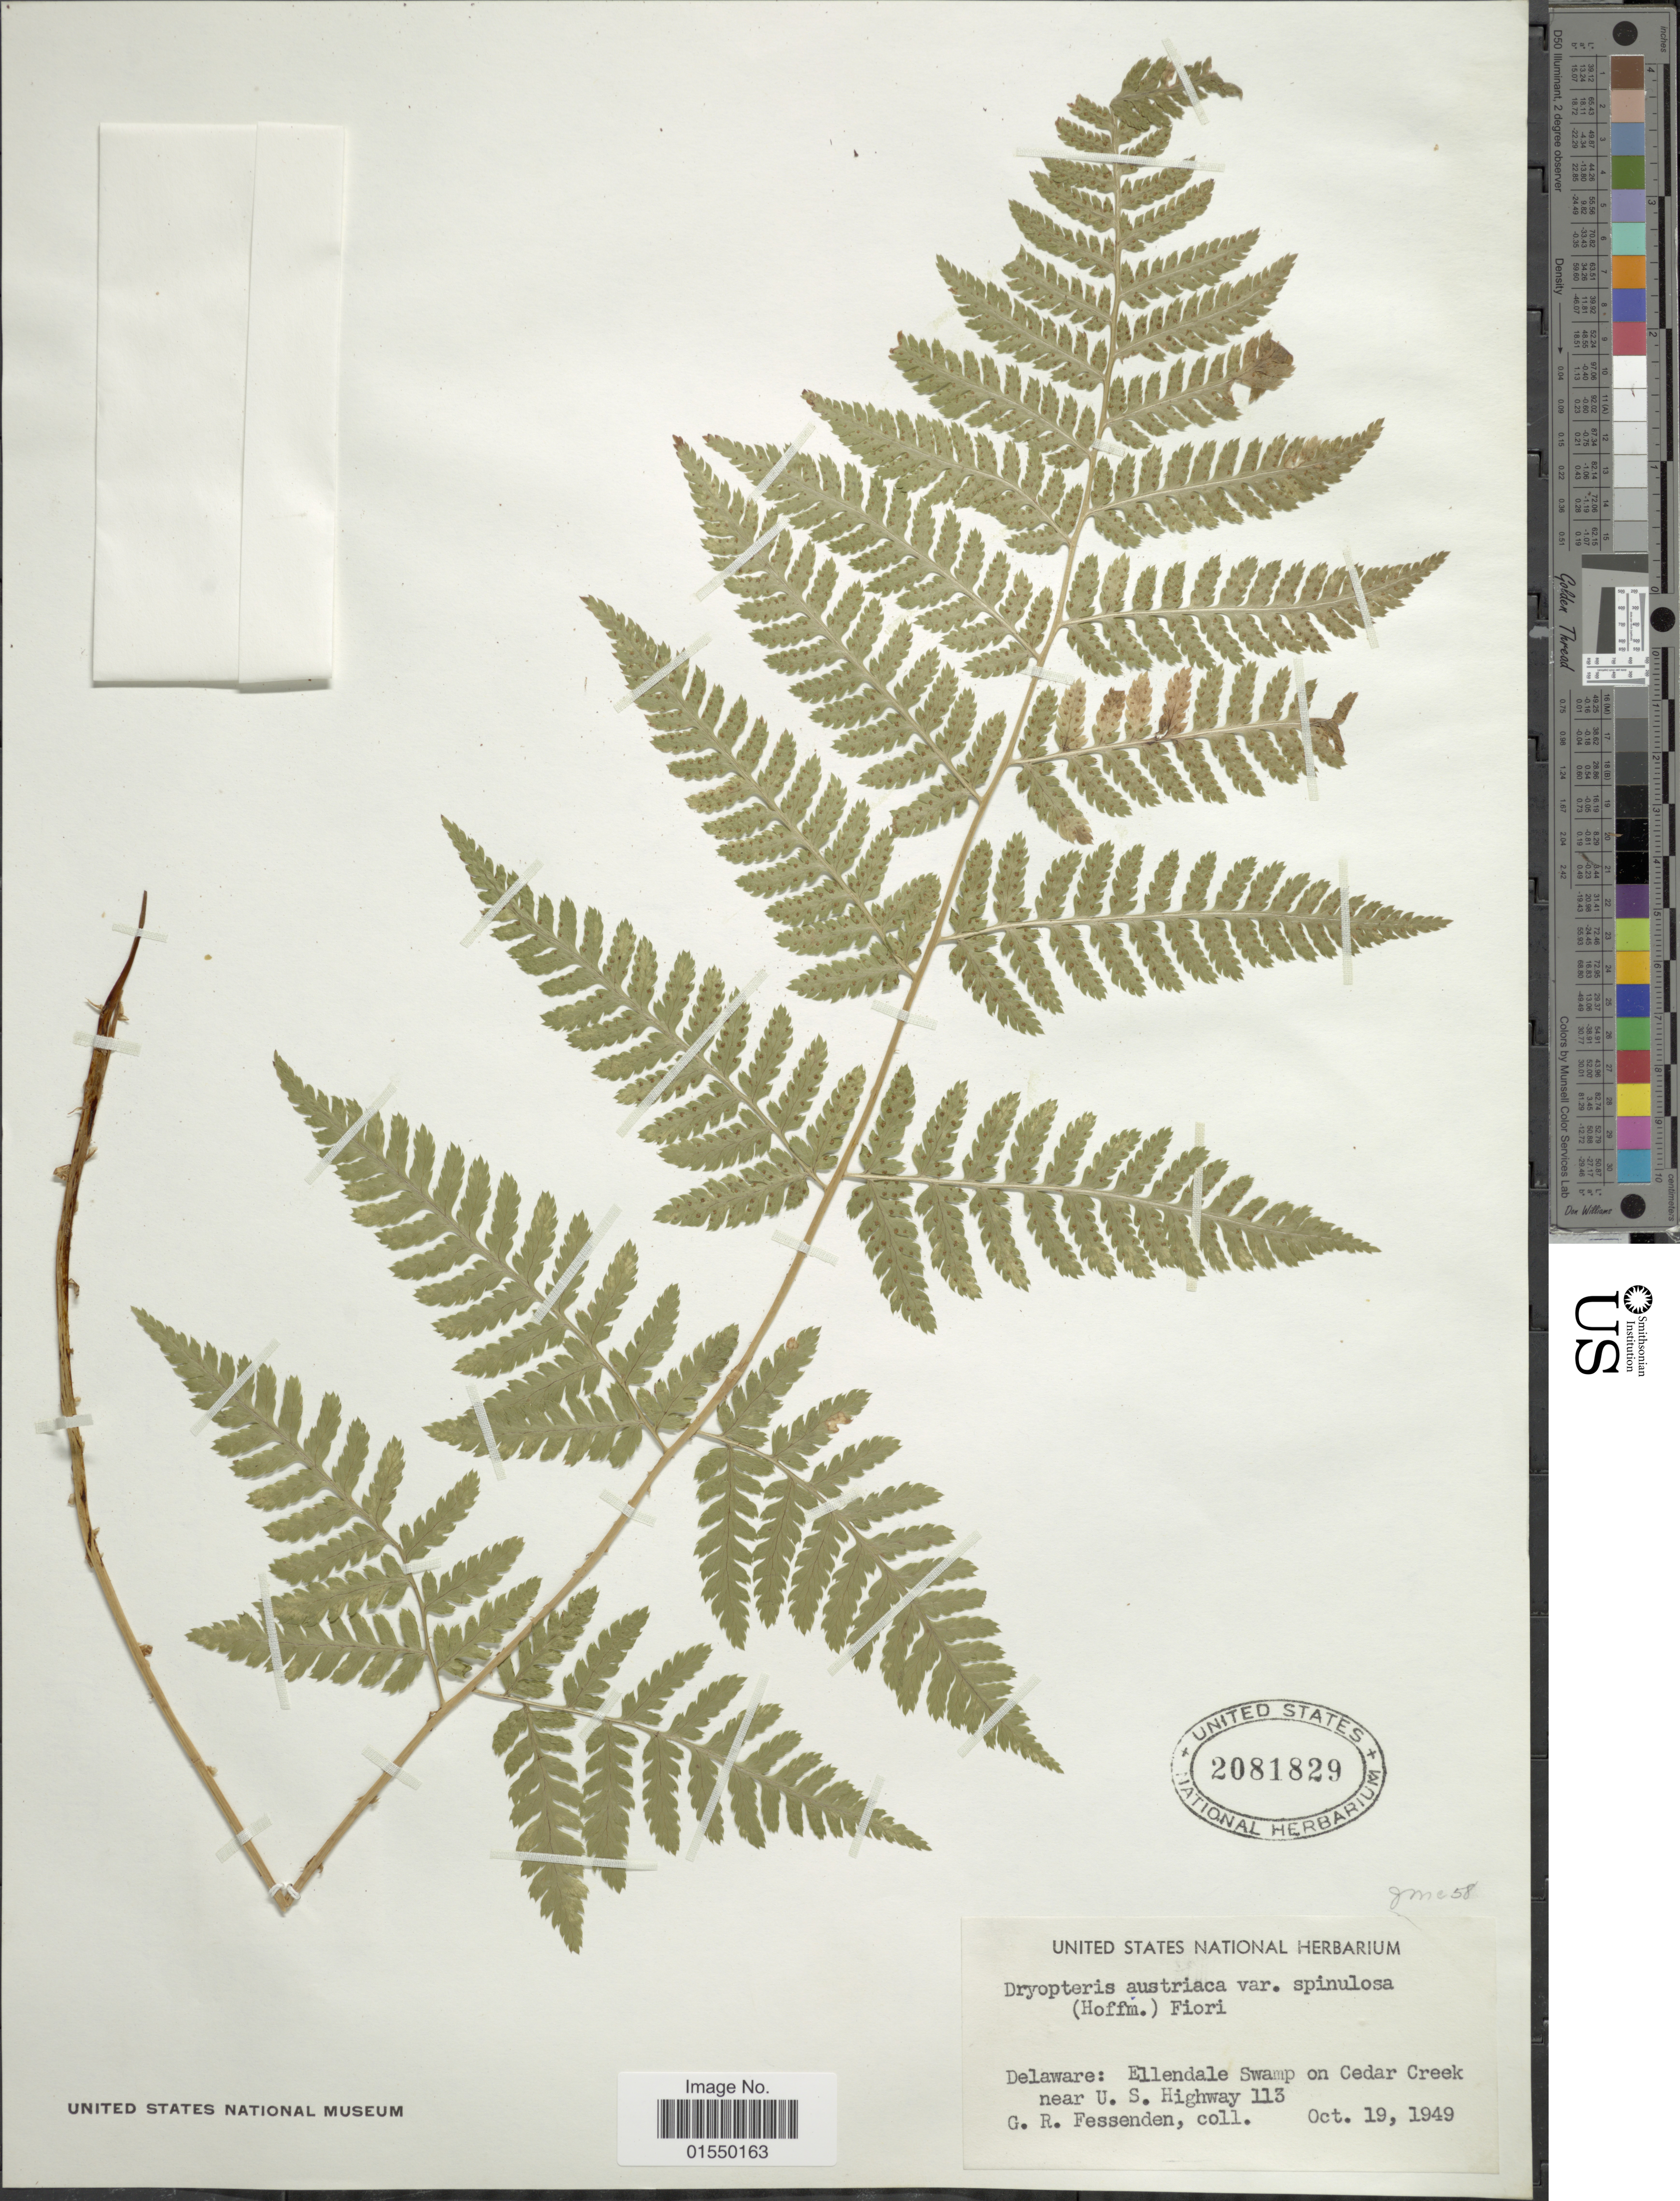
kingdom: Plantae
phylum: Tracheophyta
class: Polypodiopsida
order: Polypodiales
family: Dryopteridaceae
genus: Dryopteris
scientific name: Dryopteris carthusiana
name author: (Villars) H.P. Fuchs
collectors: G. Fessenden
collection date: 1949-10-19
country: United States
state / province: Delaware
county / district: Sussex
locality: Delaware: Ellendale Swamp on Cedar Creek near U. S. Highway 113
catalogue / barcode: US 2081829